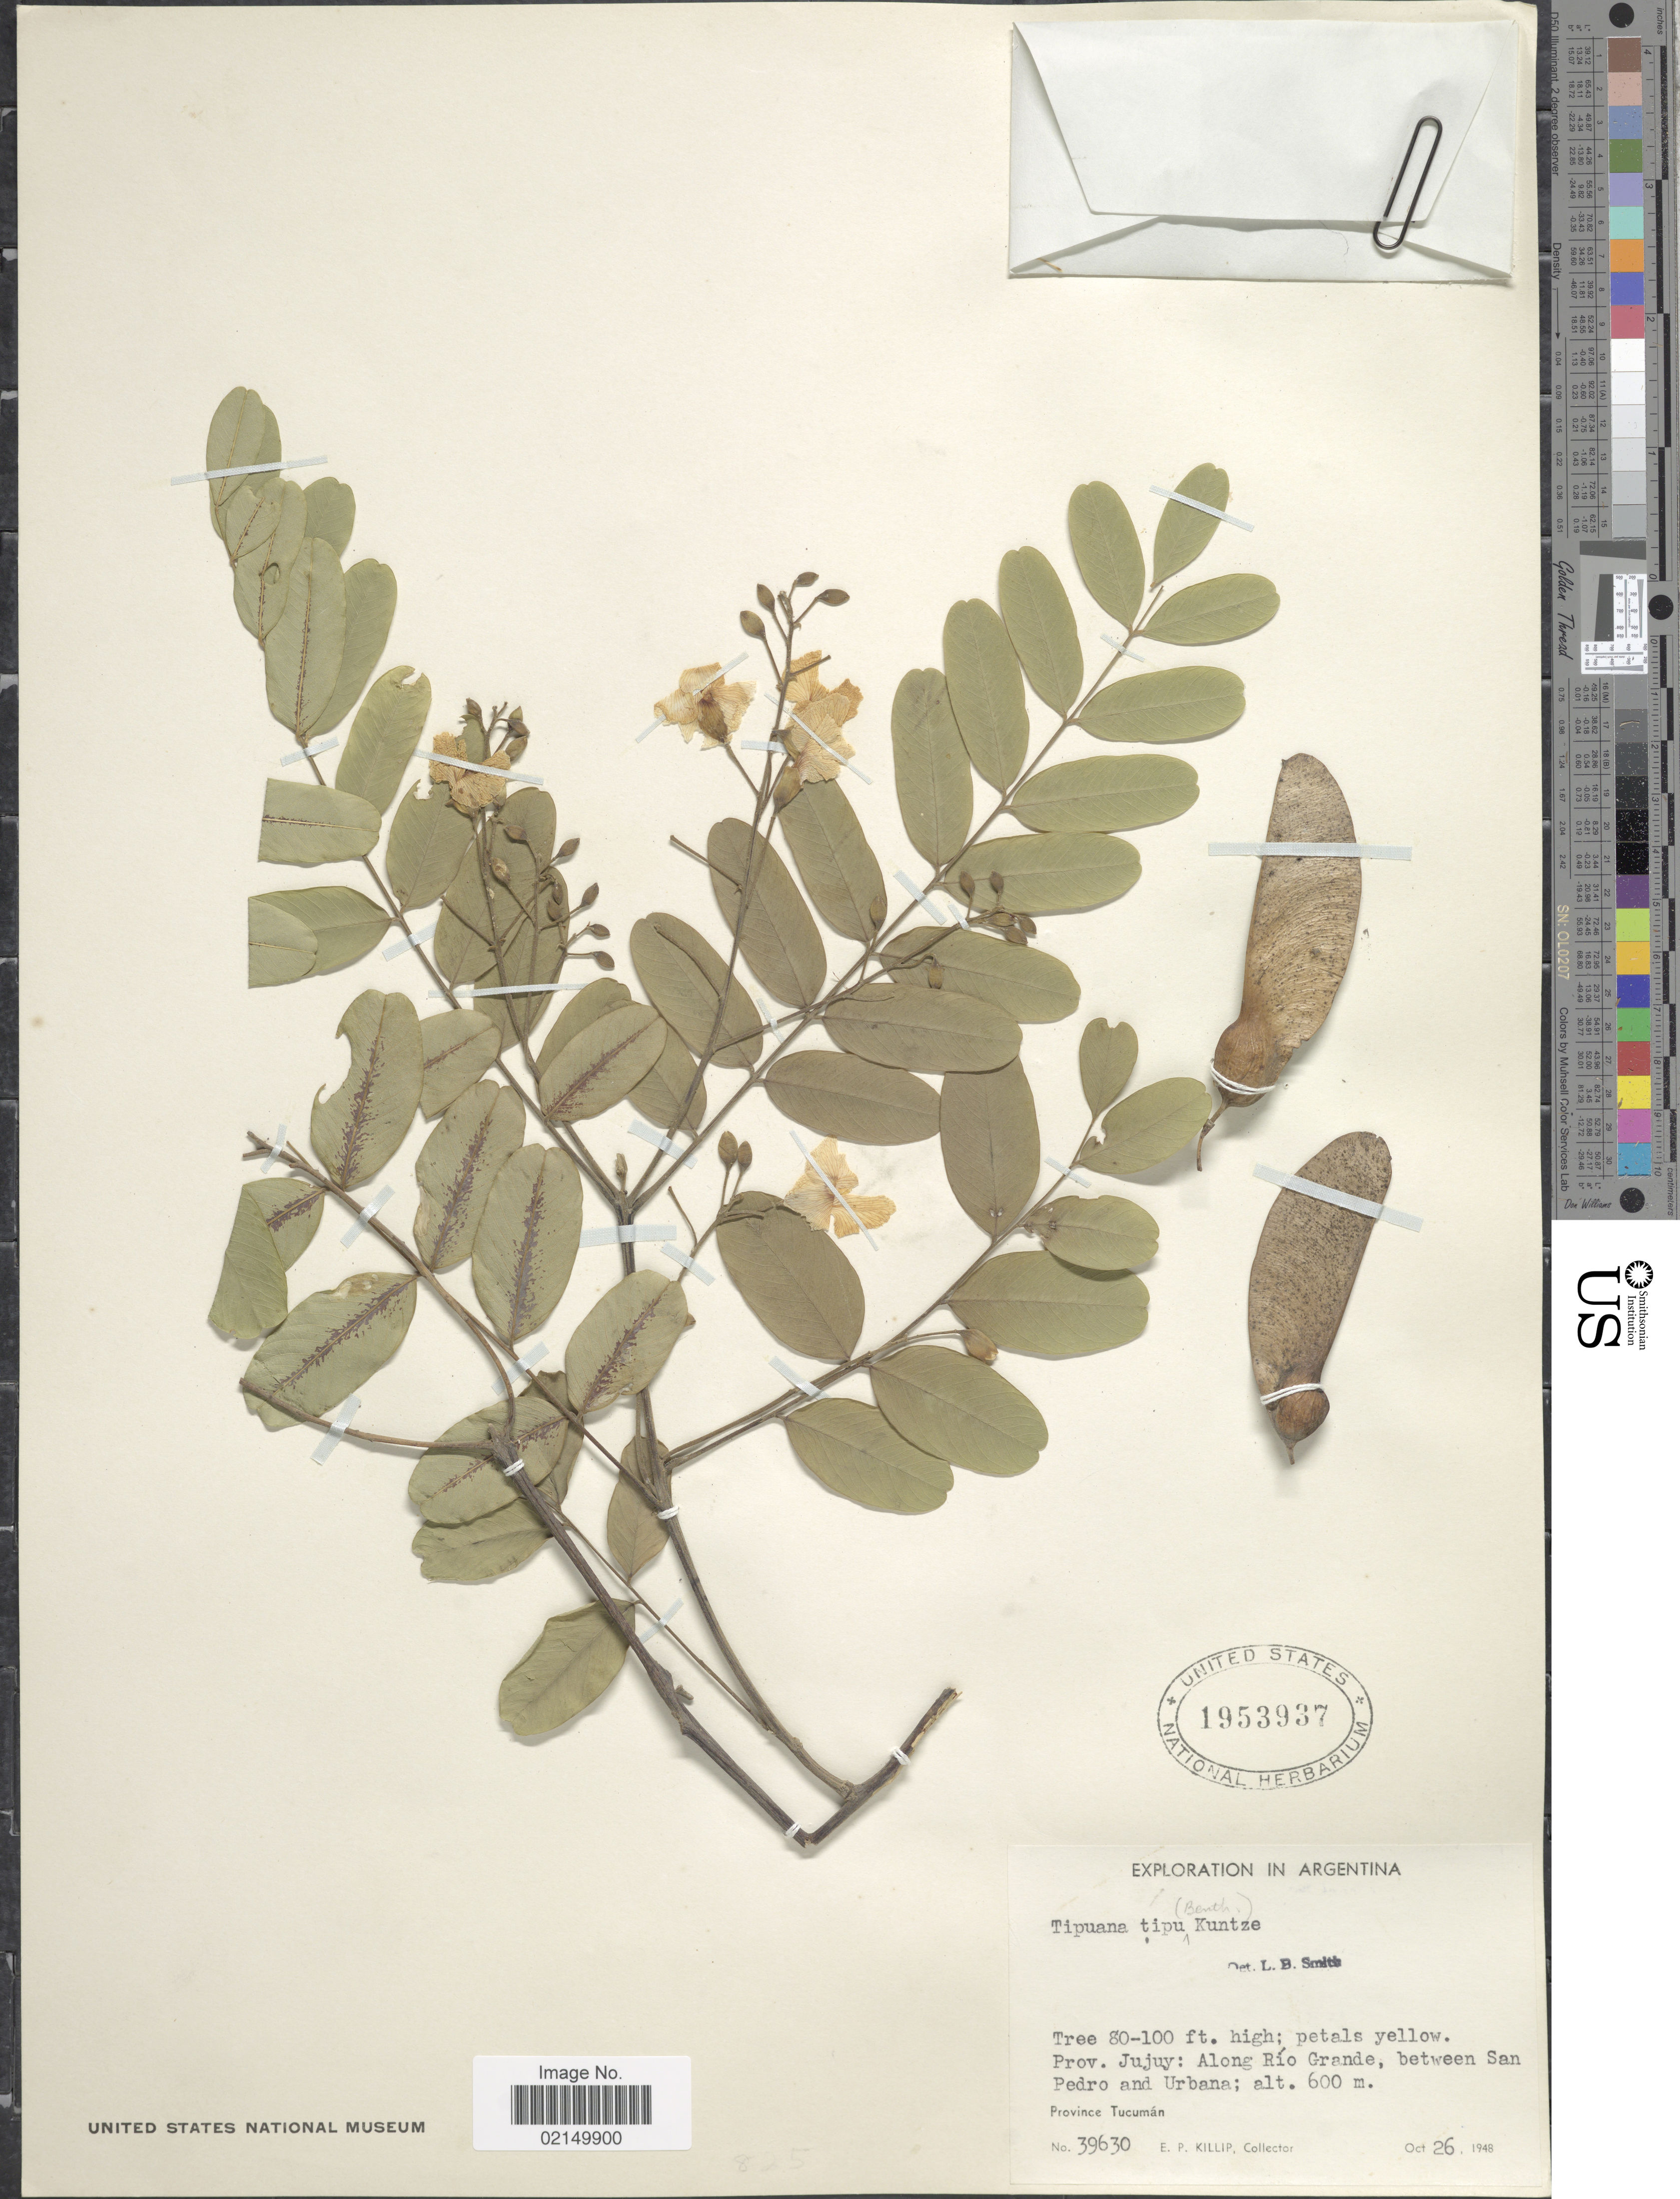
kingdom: Plantae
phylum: Tracheophyta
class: Magnoliopsida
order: Fabales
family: Fabaceae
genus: Tipuana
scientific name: Tipuana tipu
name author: (Benth.) Kuntze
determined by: Smith, Lyman B., (US), NMNH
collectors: E. P. Killip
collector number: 39630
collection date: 1948-10-26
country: Argentina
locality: Prov. Jujuy: Along Río GRand, between San Pedro and Urbana, Province Tucumán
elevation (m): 600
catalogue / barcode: US 1953937